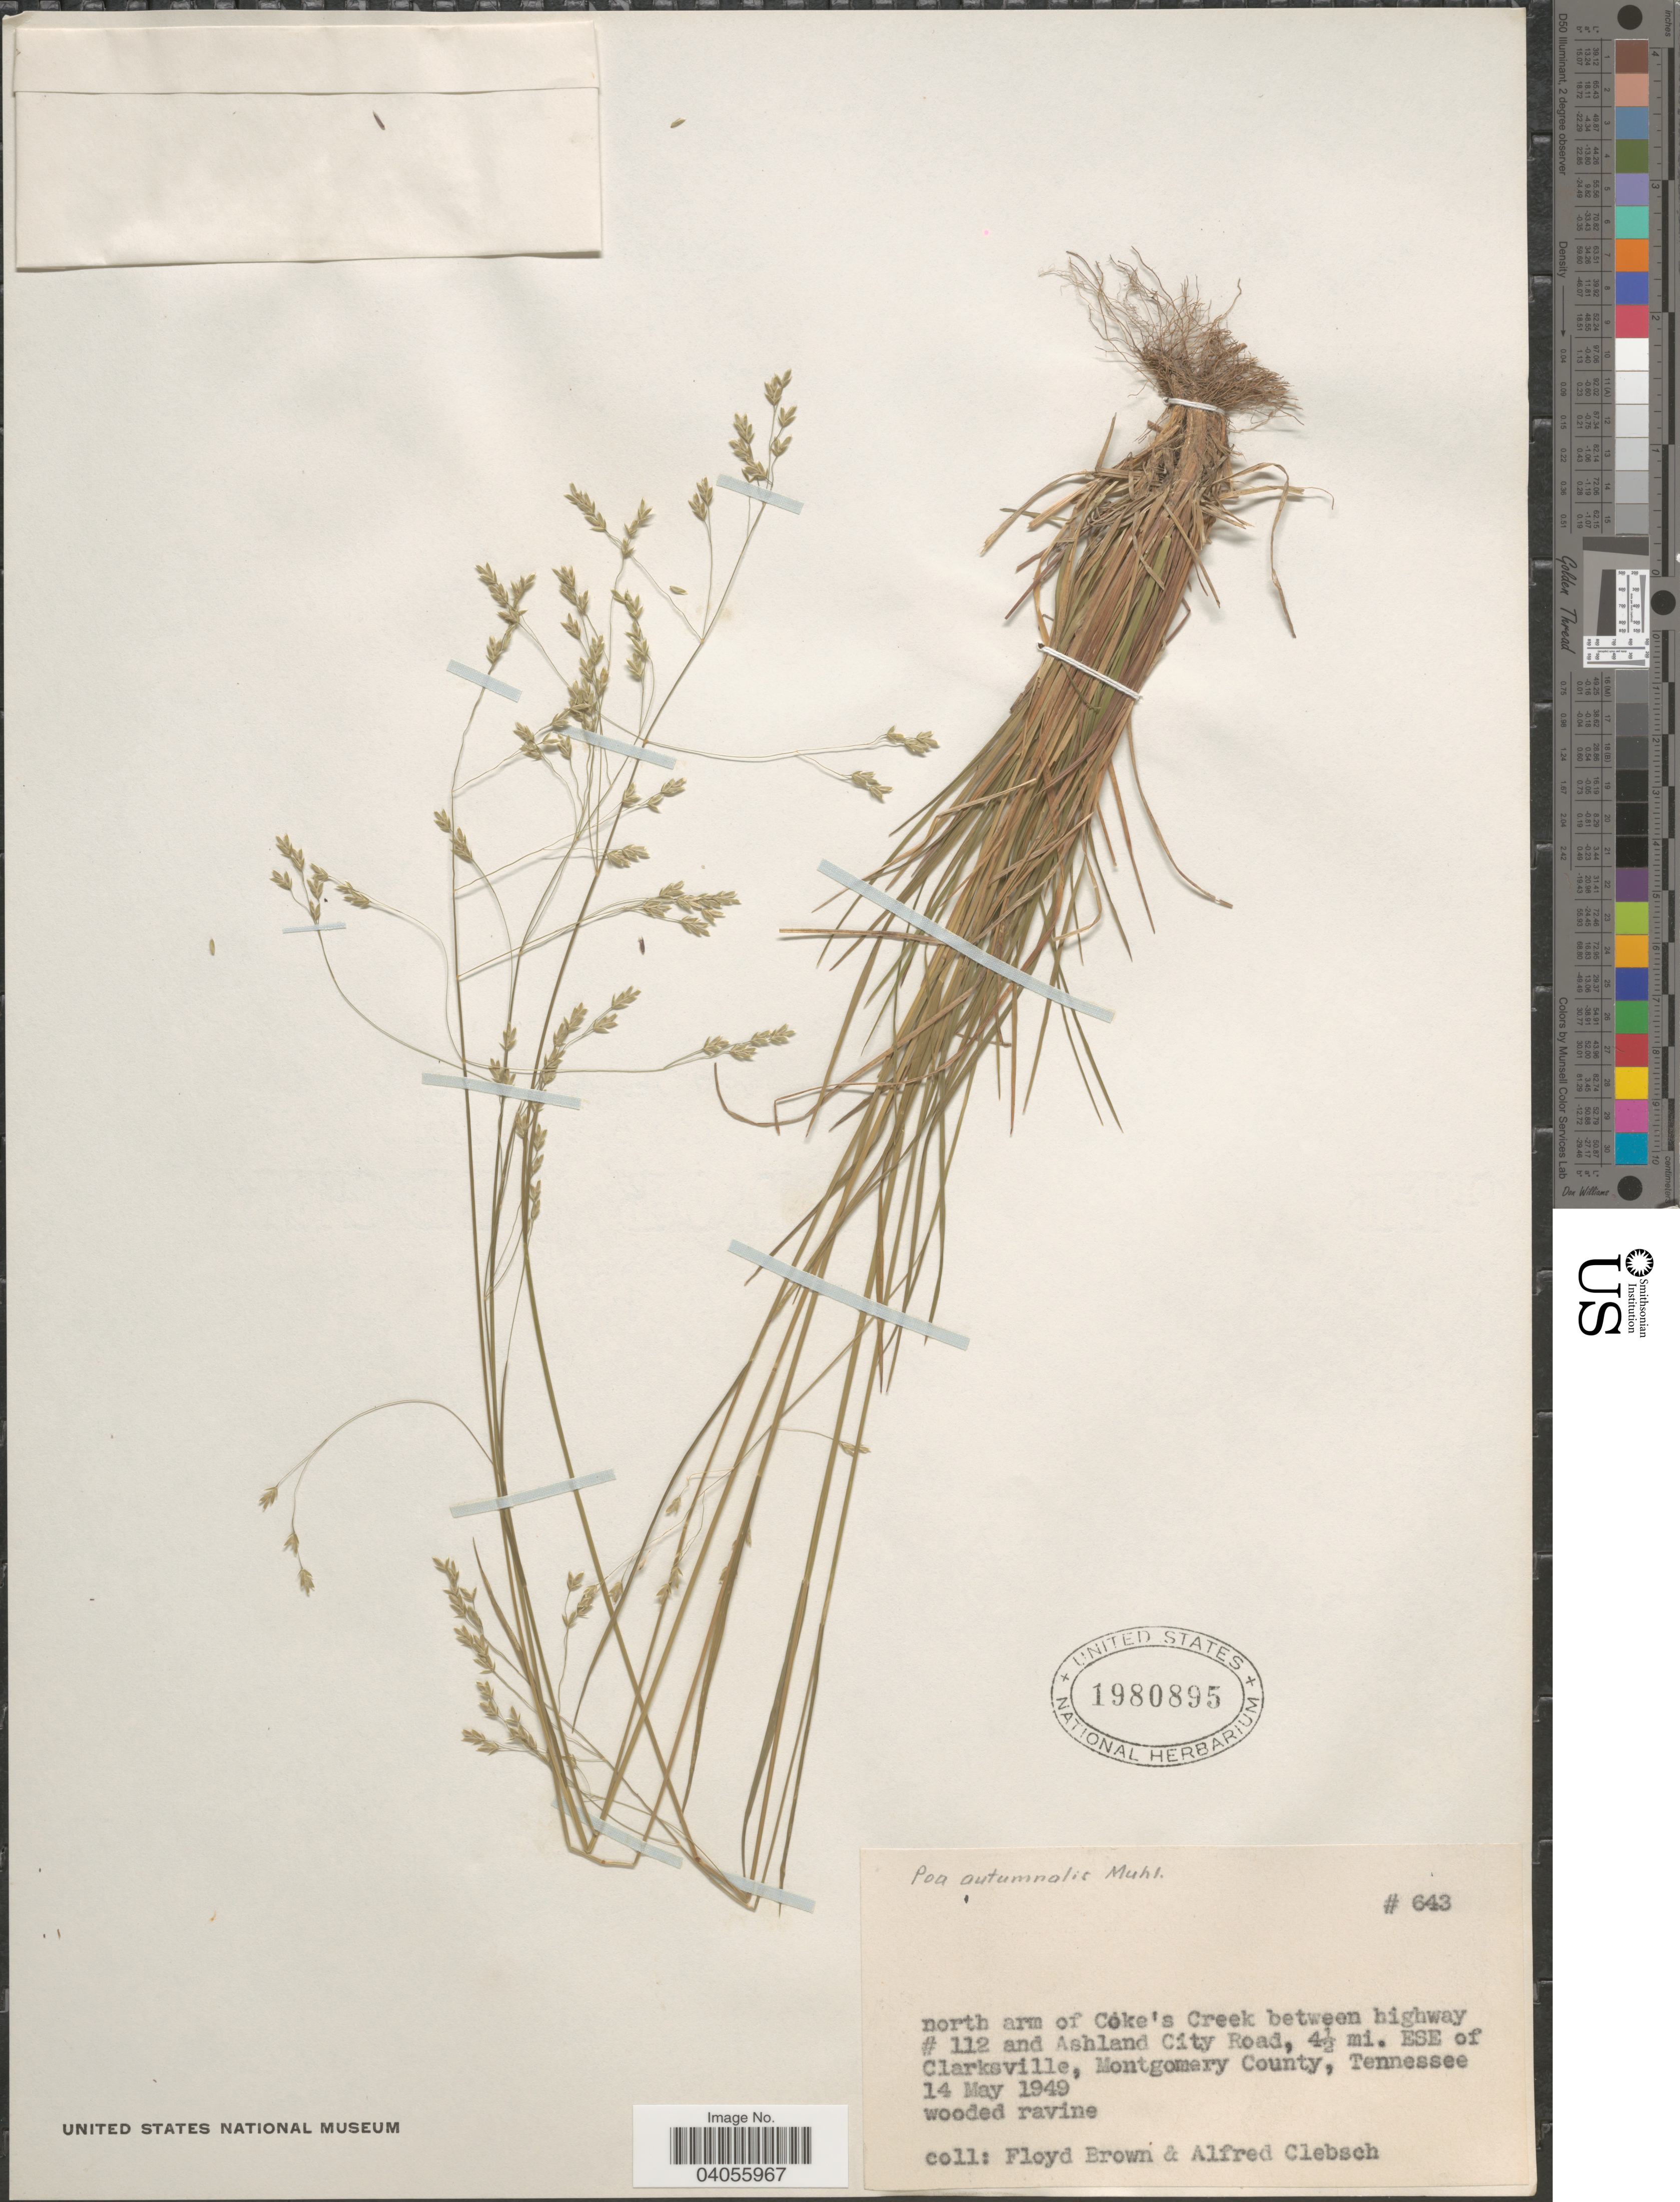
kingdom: Plantae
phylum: Tracheophyta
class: Liliopsida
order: Poales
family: Poaceae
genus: Poa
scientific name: Poa autumnalis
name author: Muhl. ex Elliott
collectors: F. Brown & A. Clebsch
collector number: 643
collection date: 1949-05-14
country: United States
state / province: Tennessee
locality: North arm of Coke's Creek between highway #112 and Ashland City Road, 4½ mi. ESE of Clarksville, Montgomery County.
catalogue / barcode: US 1980895